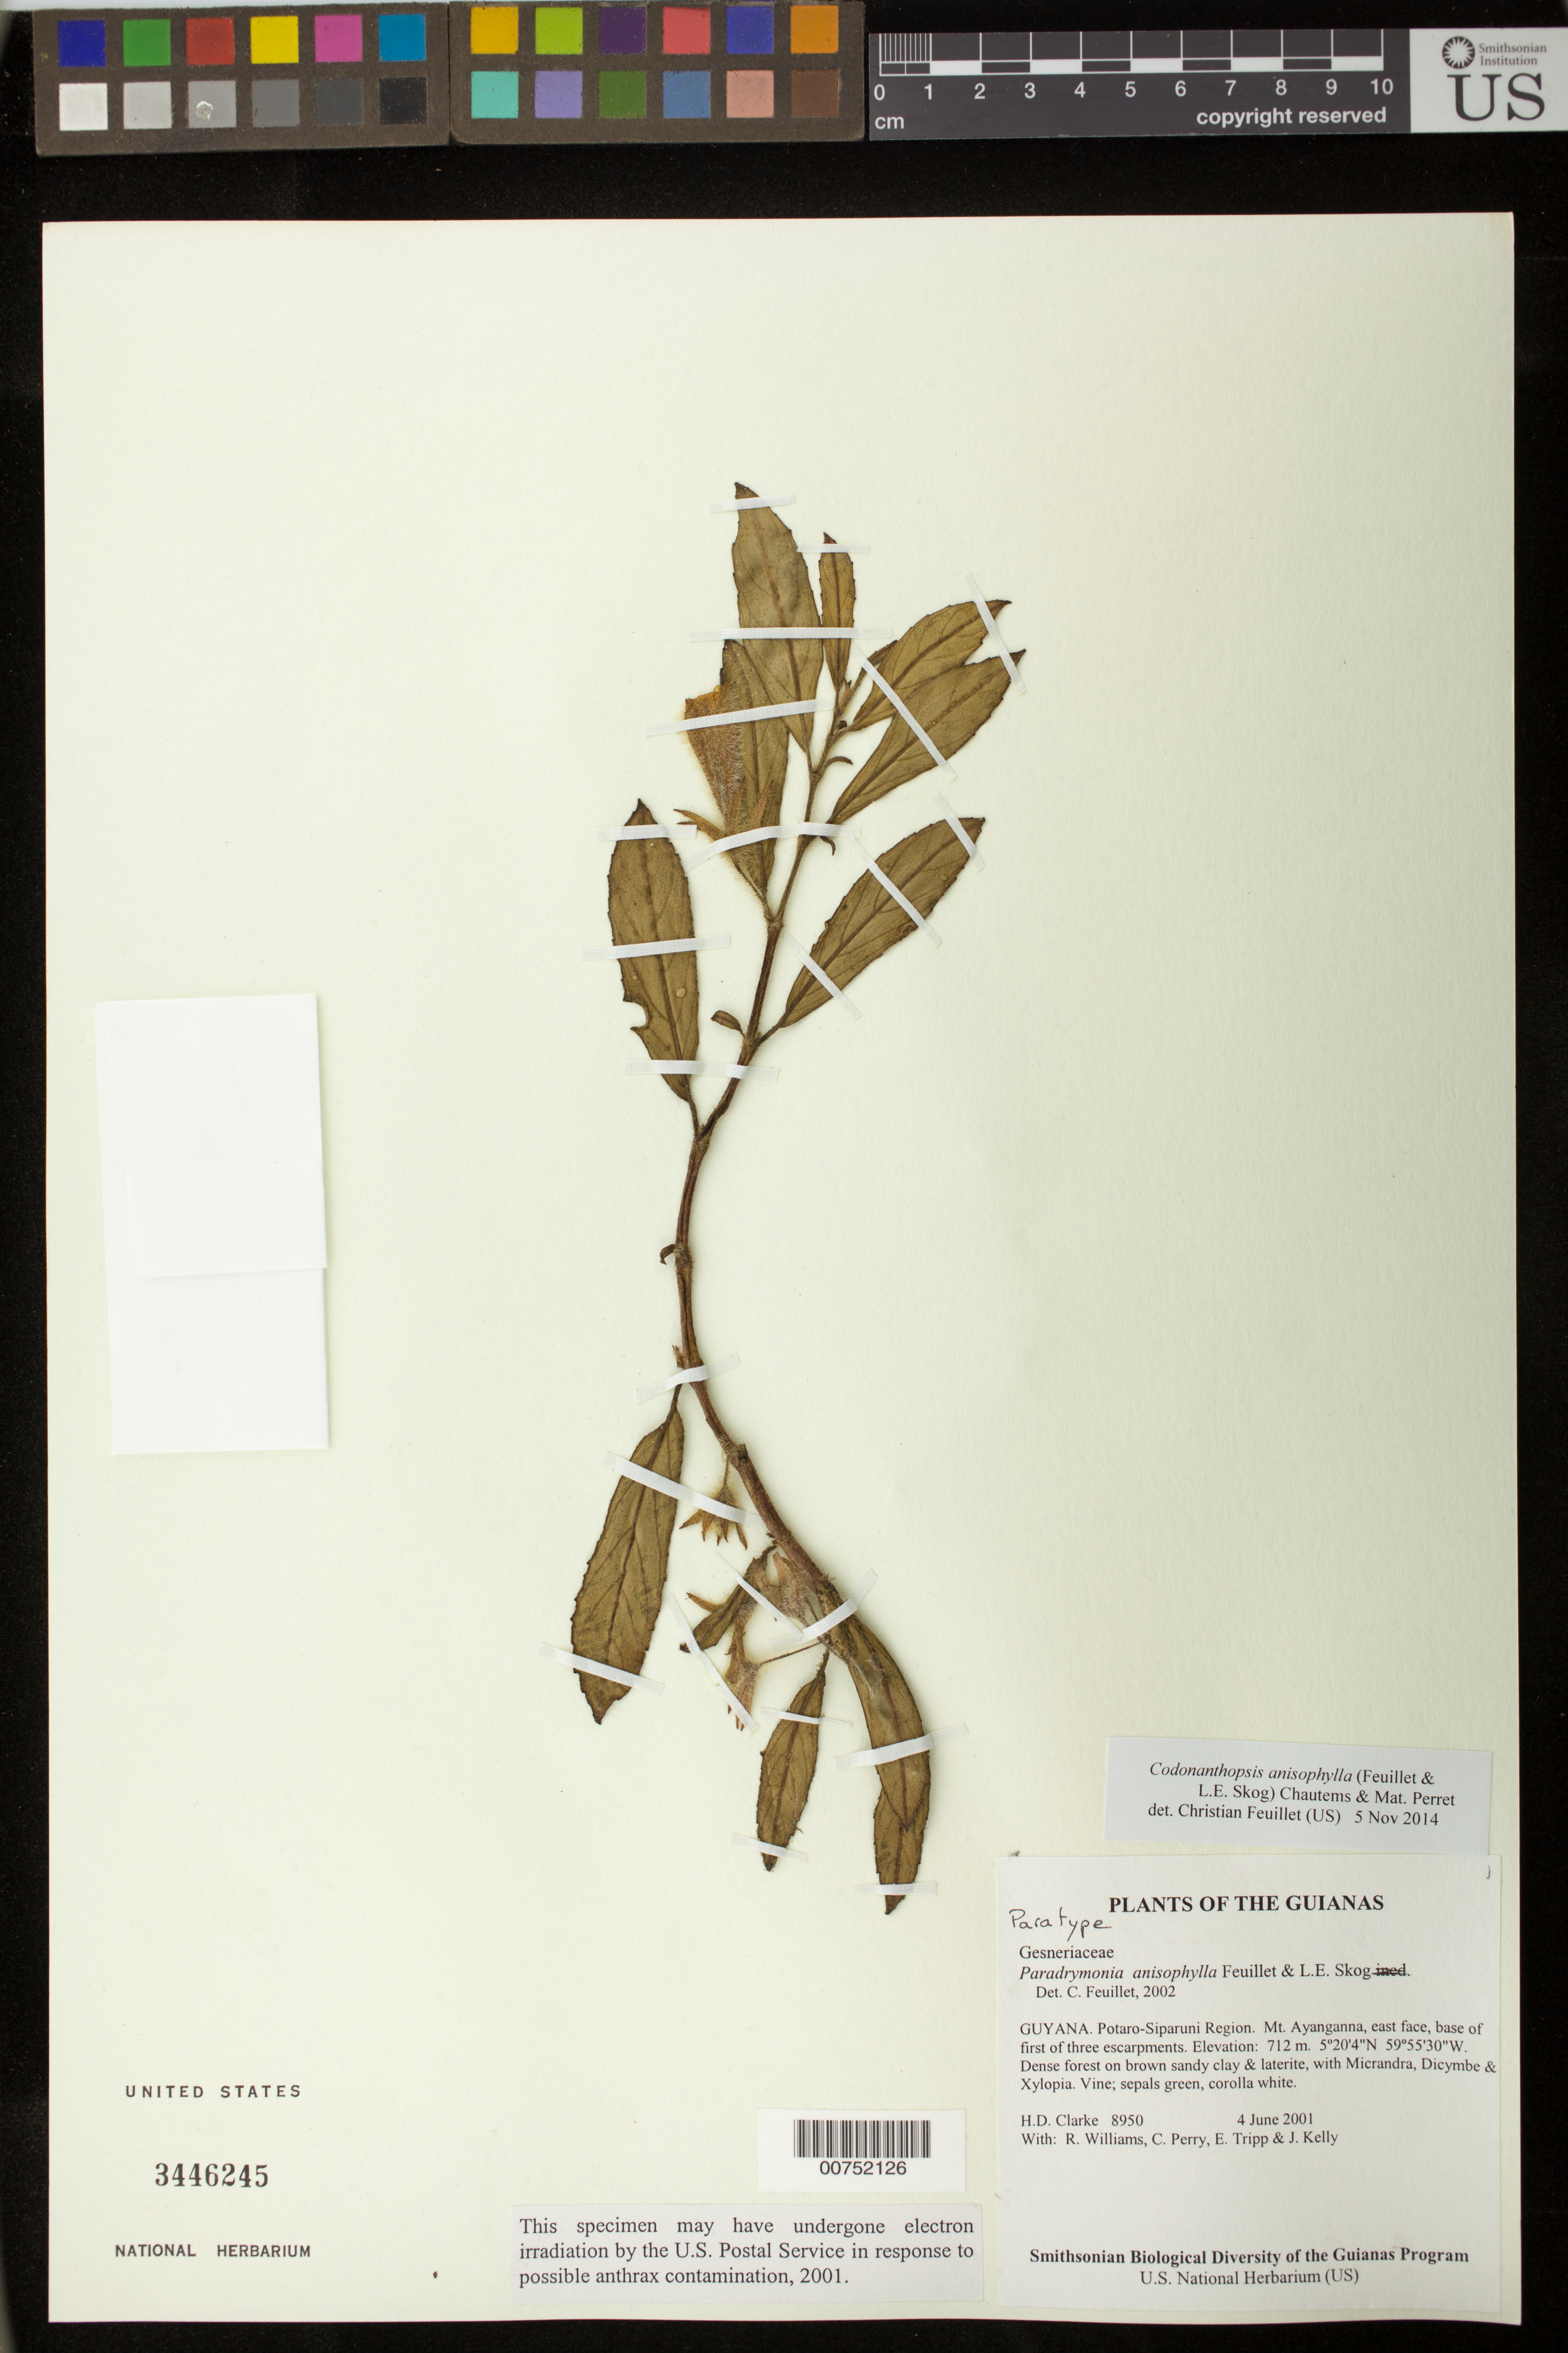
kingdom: Plantae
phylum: Tracheophyta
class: Magnoliopsida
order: Lamiales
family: Gesneriaceae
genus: Paradrymonia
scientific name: Paradrymonia anisophylla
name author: Feuillet & L.E. Skog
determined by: Feuillet, C.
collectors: H. D. Clarke, R. Williams, C. Perry, E. Tripp & J. Kelly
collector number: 8950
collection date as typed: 04 Jun 2001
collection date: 2001-06-04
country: Guyana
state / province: Potaro-Siparuni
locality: Mt. Ayanganna, east face, base of first of three escarpments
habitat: Dense forest on brown sandy clay & laterite.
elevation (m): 712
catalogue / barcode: US 3446245